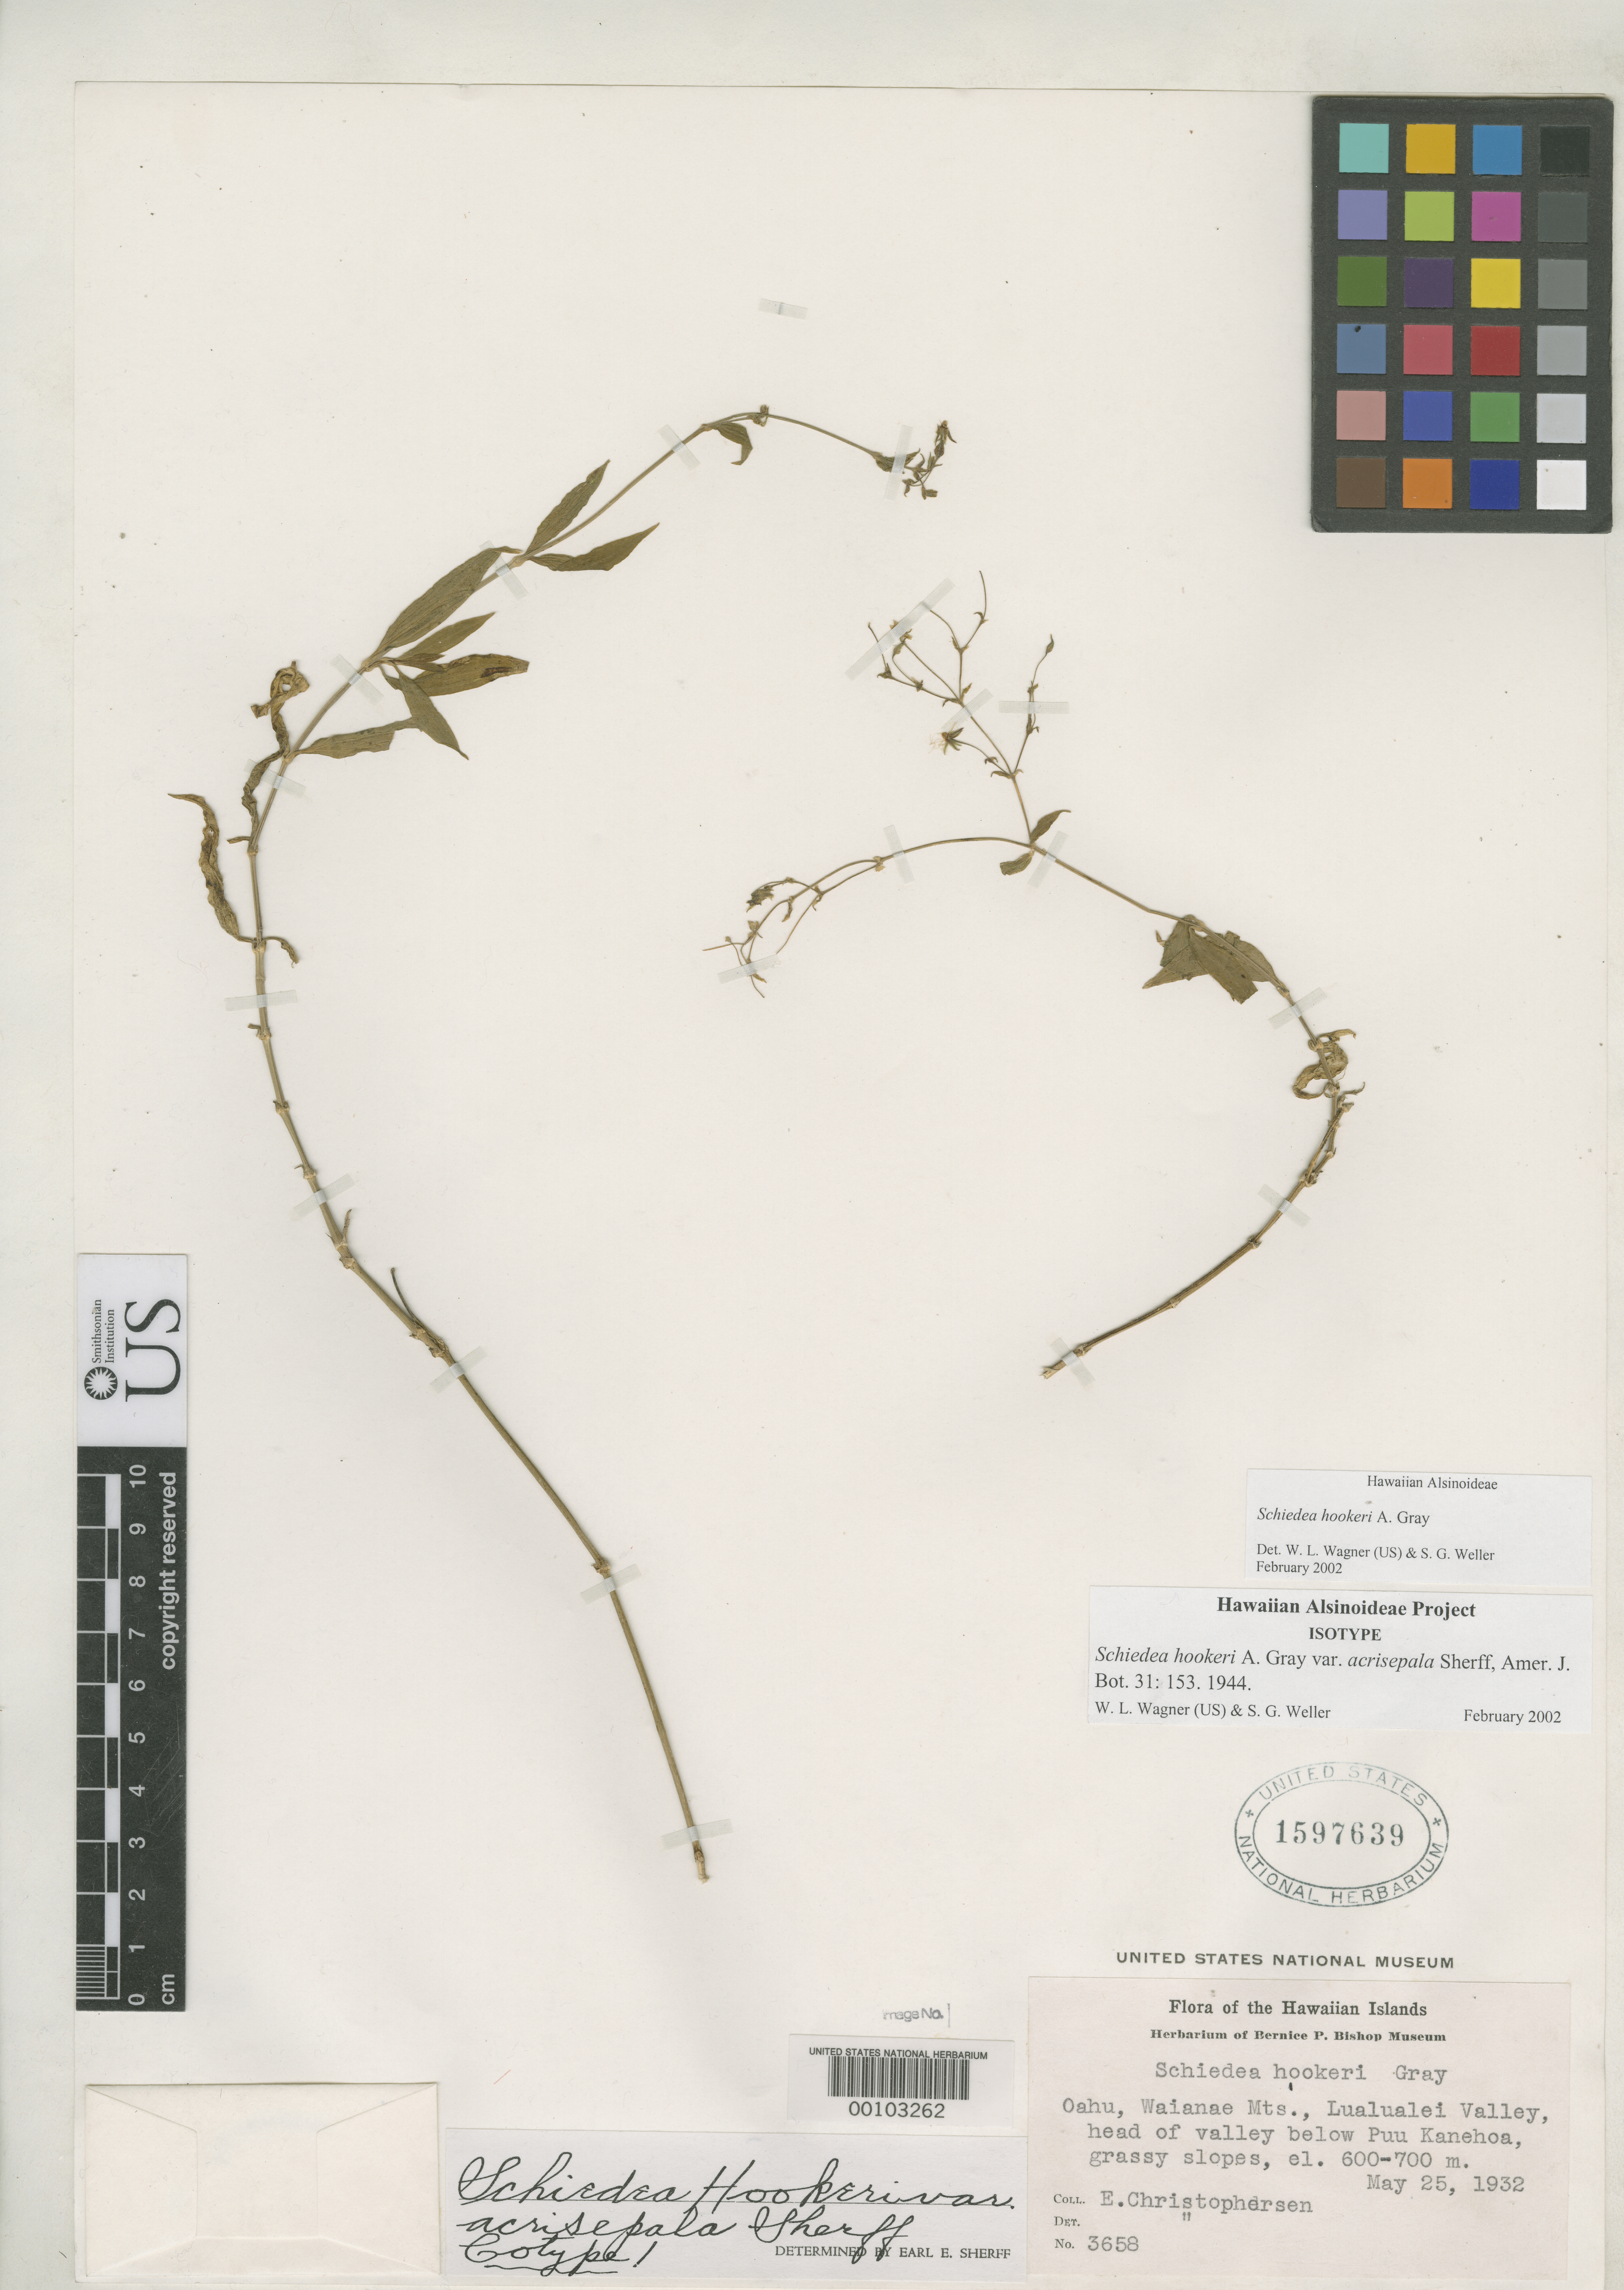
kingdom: Plantae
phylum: Tracheophyta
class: Magnoliopsida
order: Caryophyllales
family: Caryophyllaceae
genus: Schiedea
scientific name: Schiedea hookeri var. acrisepala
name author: Sherff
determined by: Sherff, E. E.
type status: Isotype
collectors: E. Christophersen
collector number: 3658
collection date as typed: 25 May 1932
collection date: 1932-05-25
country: United States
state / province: Hawaii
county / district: Honolulu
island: Oahu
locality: Below Puukanehoa, Lualualei Valley, Waianae Mts.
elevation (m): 600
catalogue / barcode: US 1597639